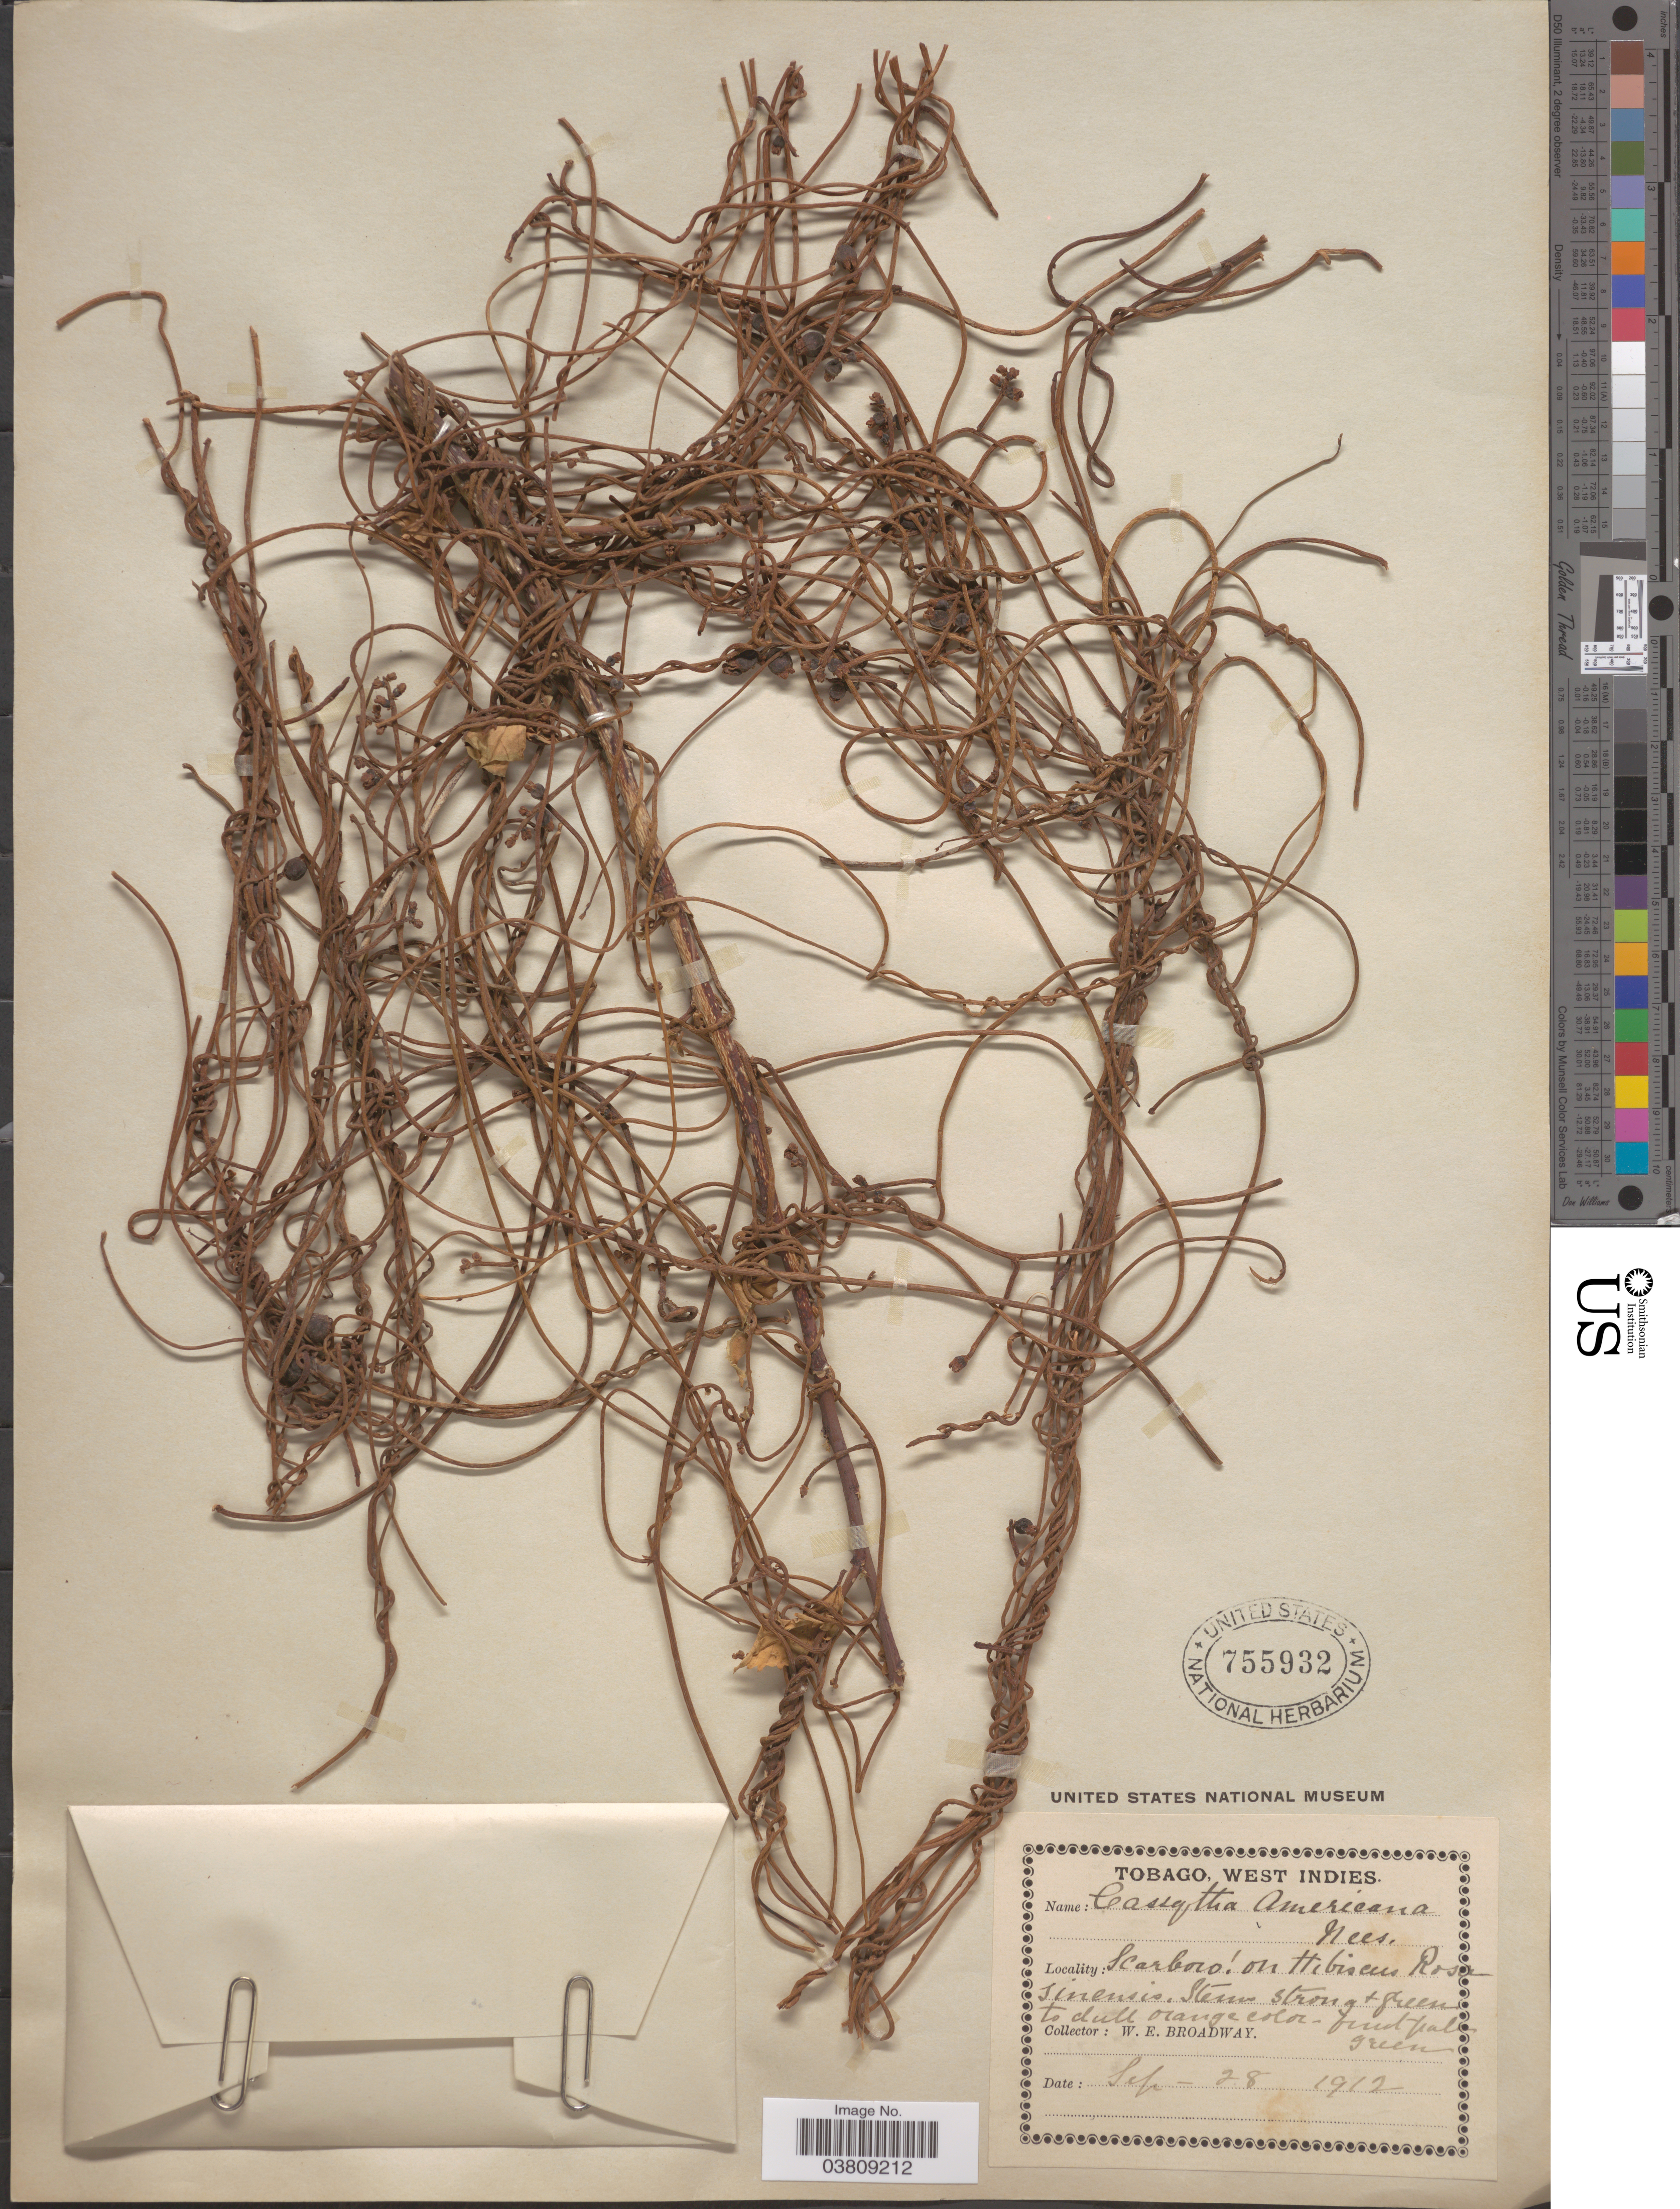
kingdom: Plantae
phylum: Tracheophyta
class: Magnoliopsida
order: Laurales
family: Lauraceae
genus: Cassytha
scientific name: Cassytha americana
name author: Nees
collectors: W. E. Broadway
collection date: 1912-09-28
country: Trinidad and Tobago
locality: Tobago. Scarboro, on Hibiscus Rosa sinensis.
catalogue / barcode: US 755932